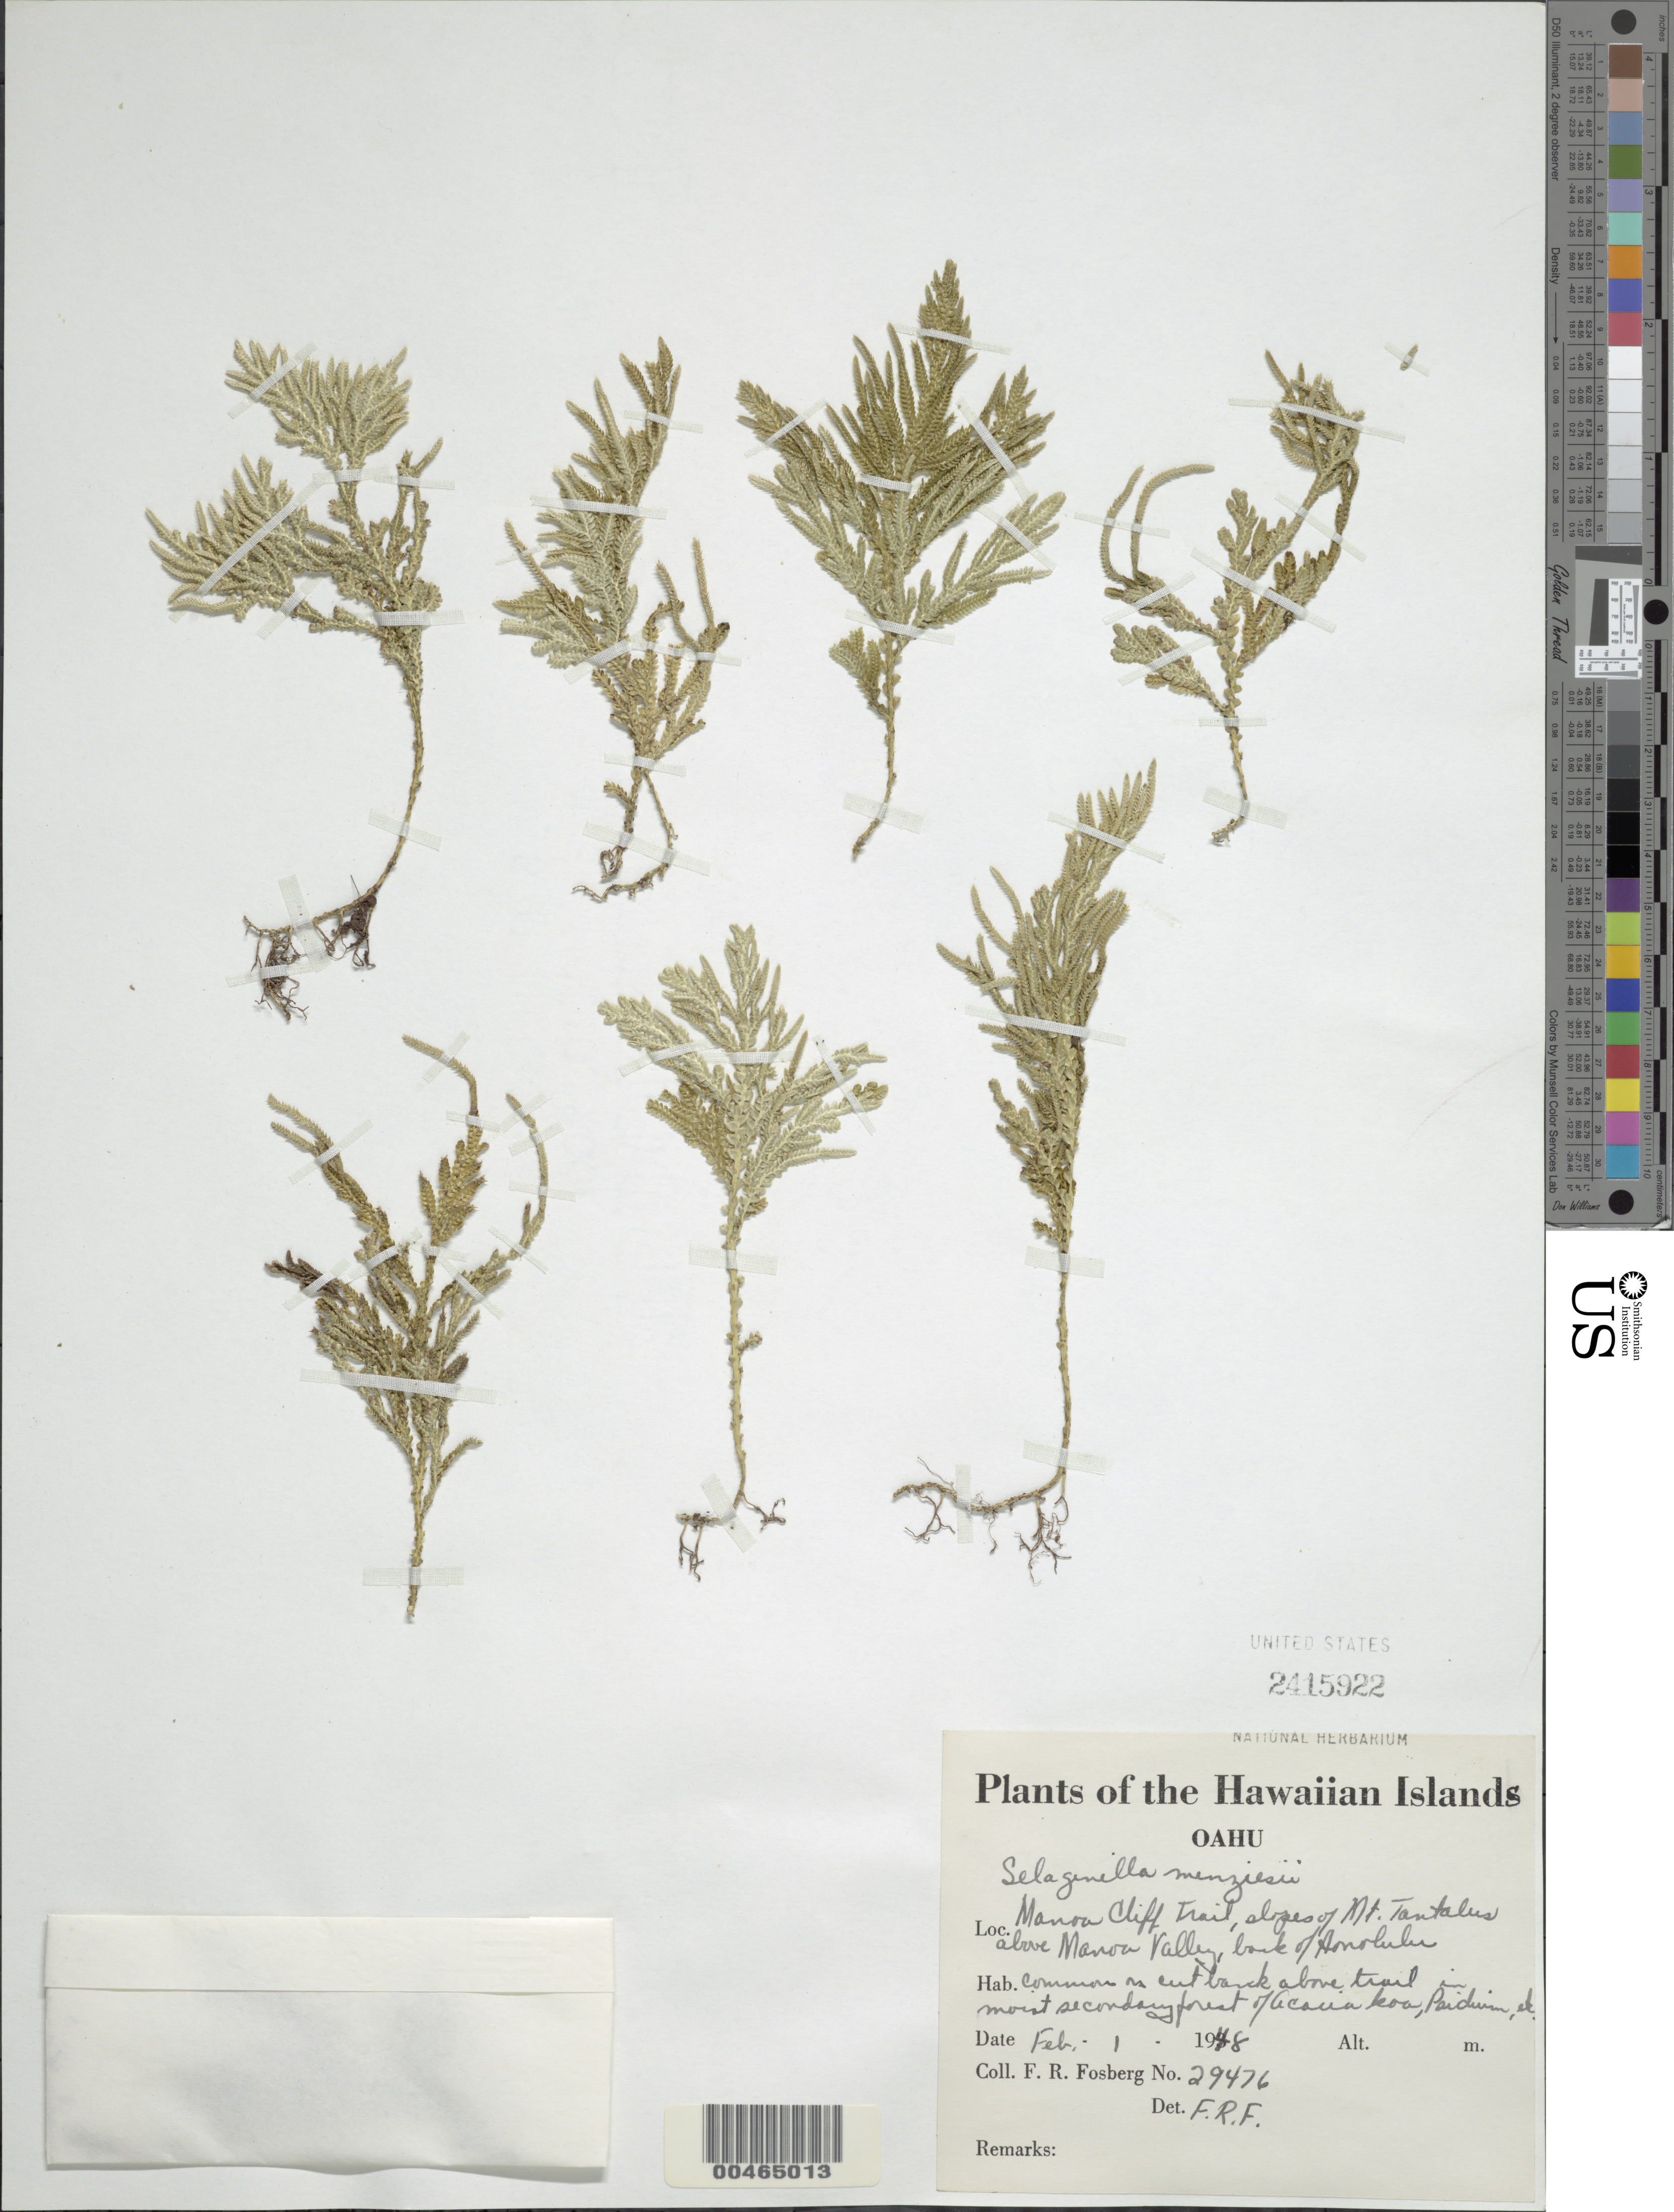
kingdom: Plantae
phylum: Tracheophyta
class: Lycopodiopsida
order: Selaginellales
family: Selaginellaceae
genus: Selaginella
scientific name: Selaginella arbuscula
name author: (Kualf.) Spring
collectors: F. R. Fosberg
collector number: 29476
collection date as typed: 1 Feb 1948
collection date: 1948-02-01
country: United States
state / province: Hawaii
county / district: Honolulu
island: Oahu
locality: Manoa Cliff Trail, slopes of Mount Tantalus above Manoa Valley, back of Honolulu, Oahu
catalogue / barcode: US 2415922